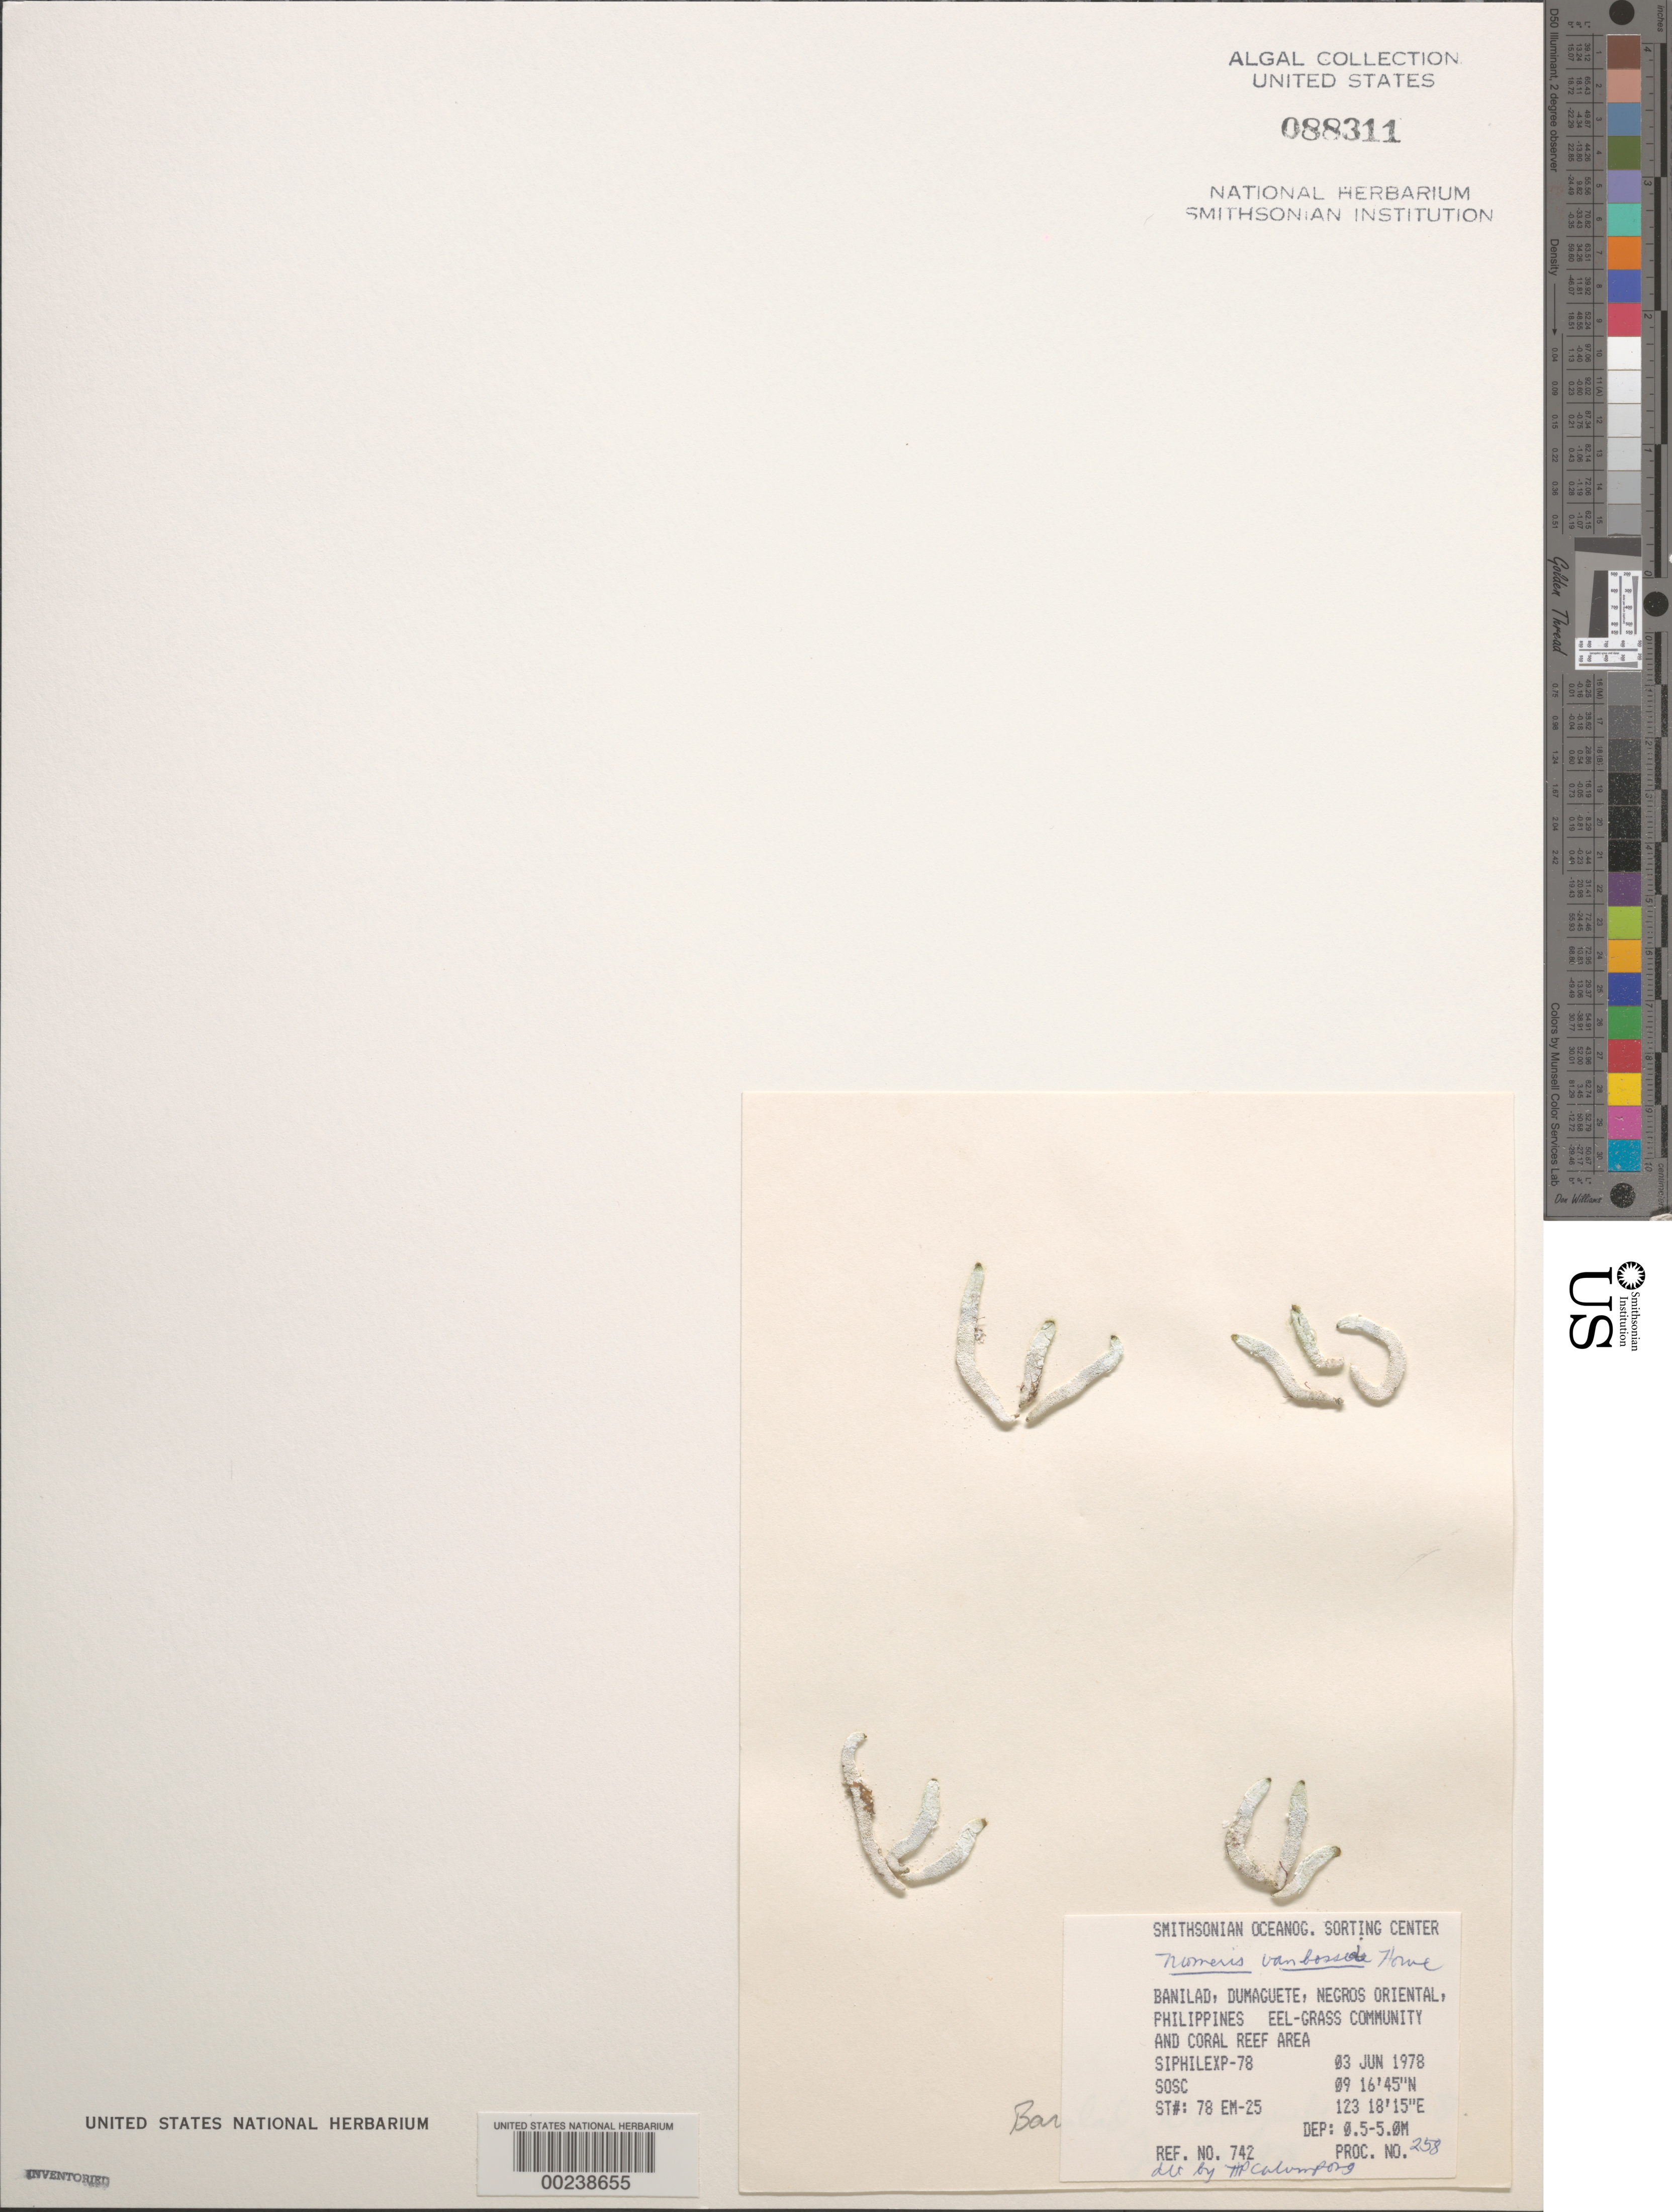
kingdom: Plantae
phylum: Chlorophyta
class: Ulvophyceae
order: Dasycladales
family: Dasycladaceae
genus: Neomeris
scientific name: Neomeris vanbosseae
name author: M. Howe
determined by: Calumpong, H. P.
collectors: SOSC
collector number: Station 78 Em-25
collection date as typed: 03 Jun 1978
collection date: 1978-06-03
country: Philippines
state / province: Central Visayas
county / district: Negros Oriental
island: Negros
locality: Banilad, Dumaguete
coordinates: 09 16'45"N, 123 18'15"E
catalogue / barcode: US 88311